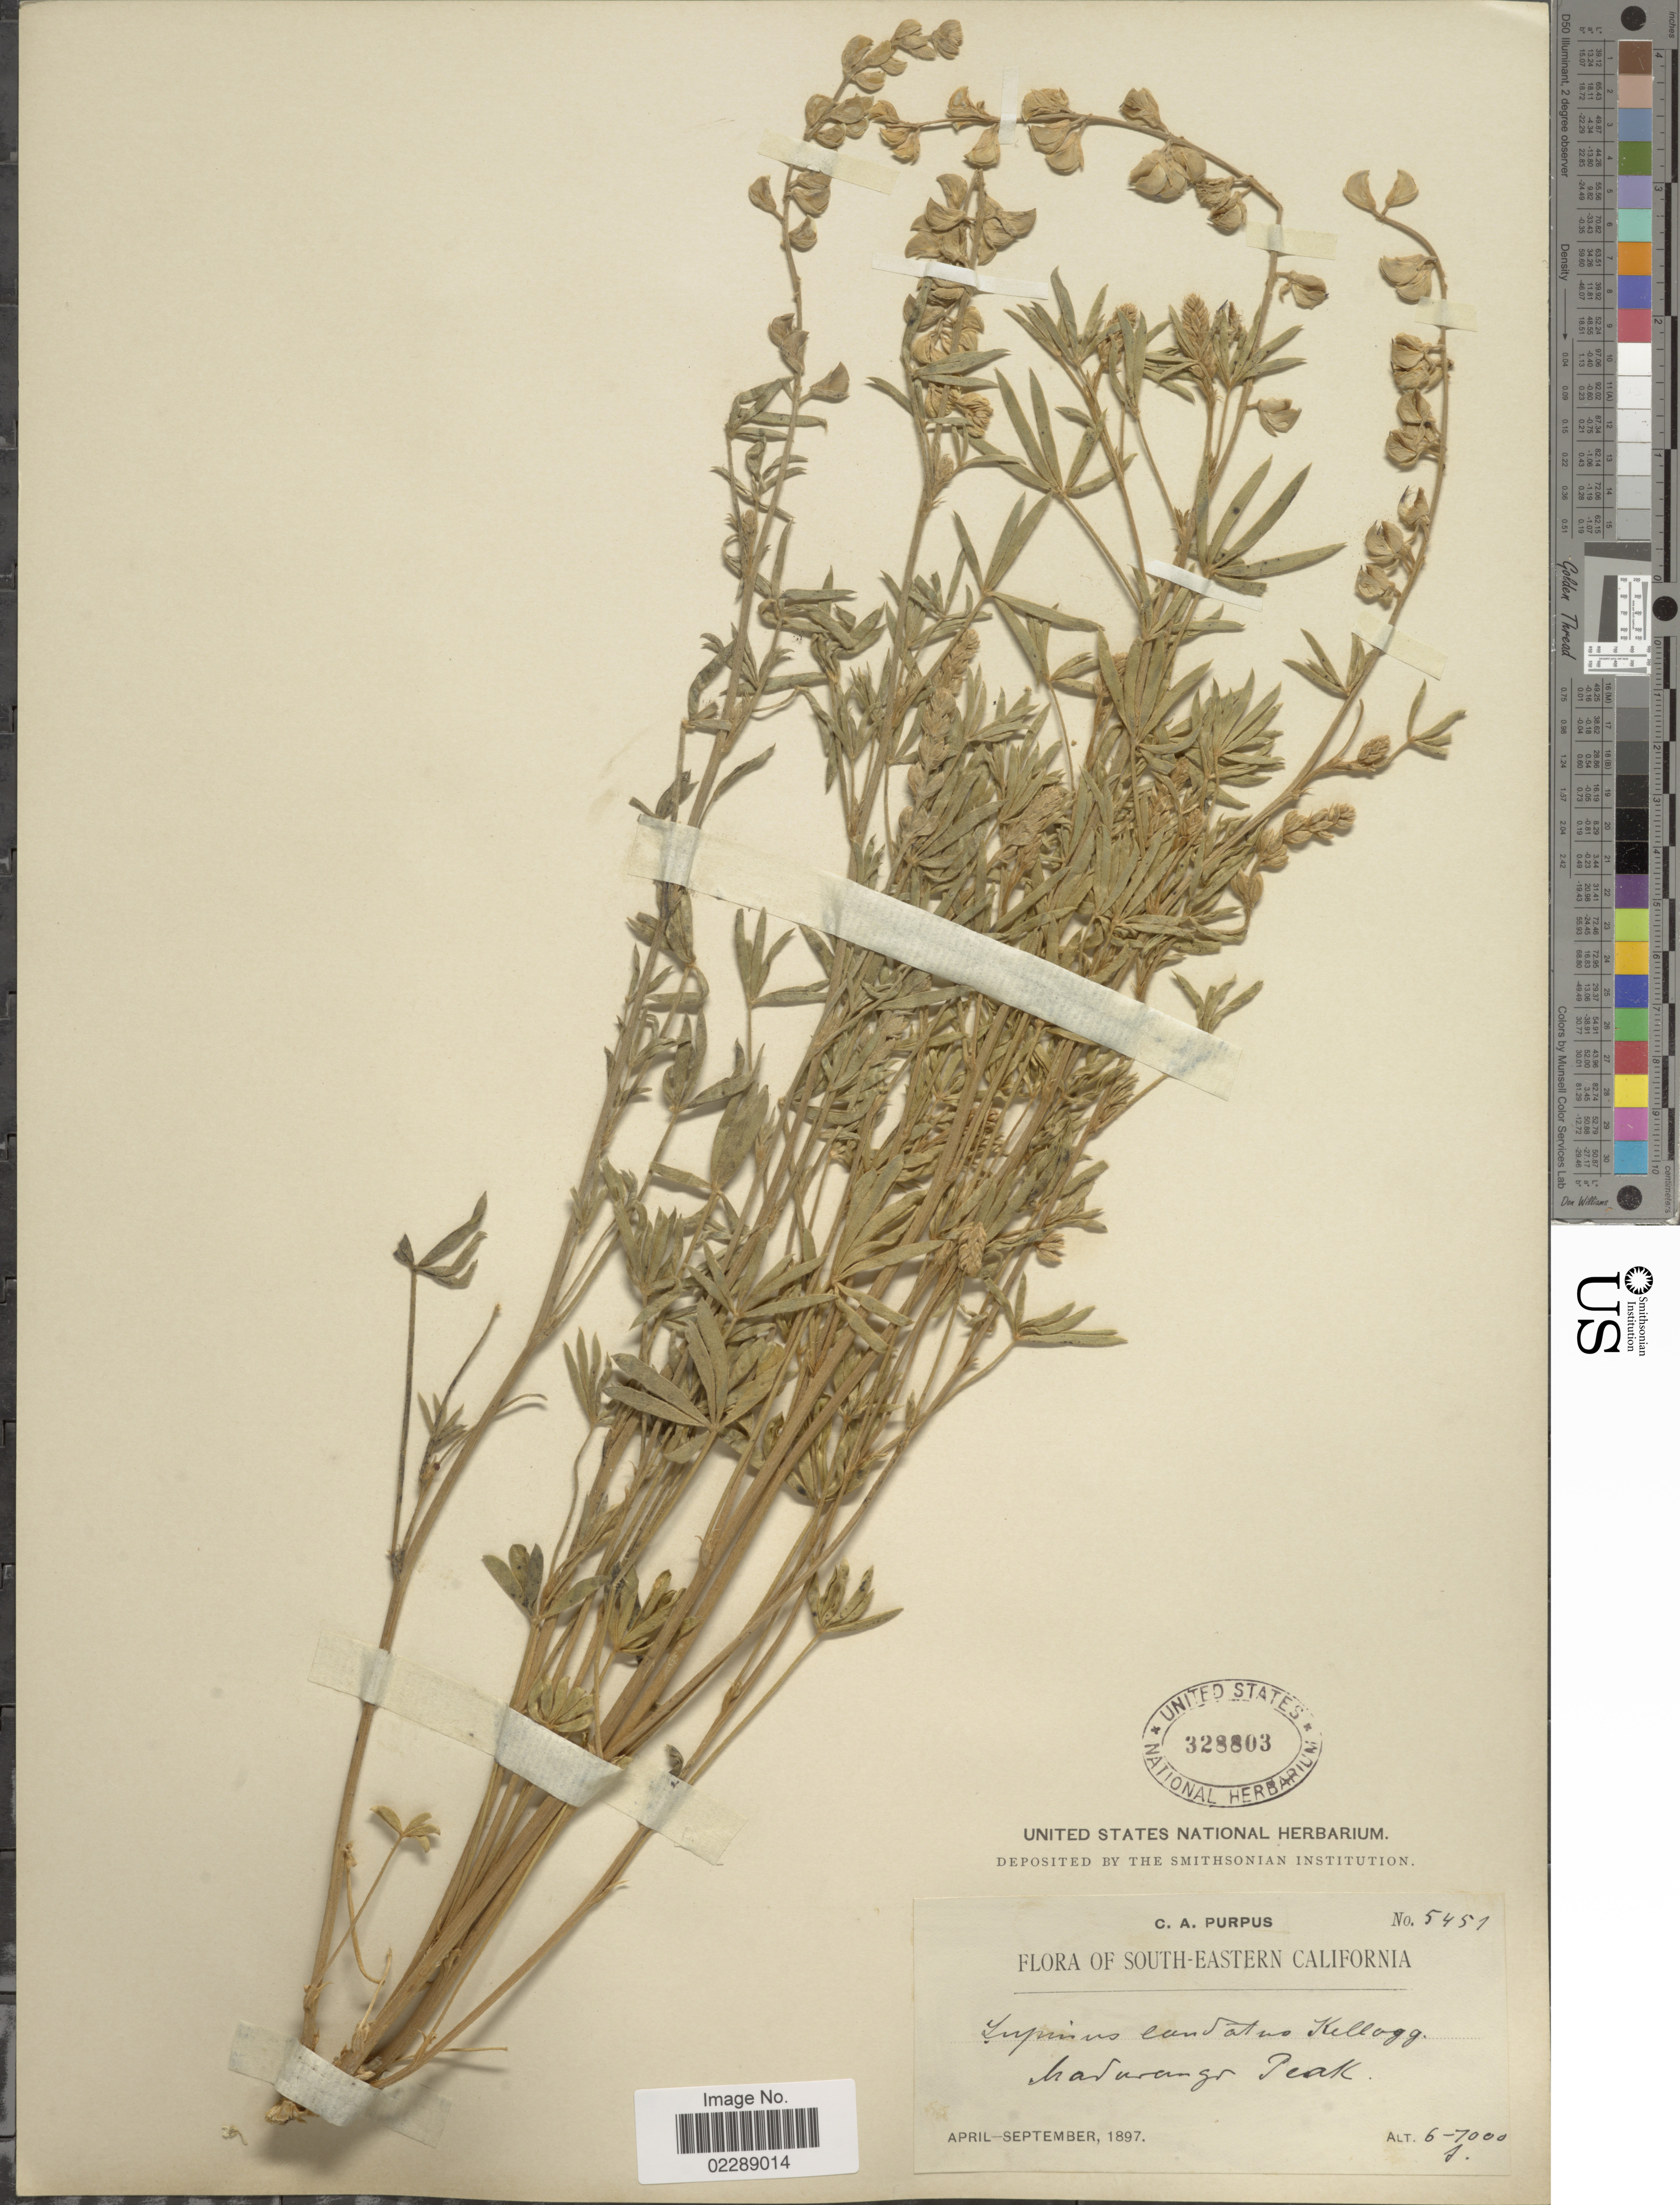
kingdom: Plantae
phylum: Tracheophyta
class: Magnoliopsida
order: Fabales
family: Fabaceae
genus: Lupinus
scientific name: Lupinus sp.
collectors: C. A. Purpus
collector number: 5451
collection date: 1897-04/1897-09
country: United States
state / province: California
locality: South-Eastern California, Havanger Peak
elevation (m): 1829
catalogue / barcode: US 328803